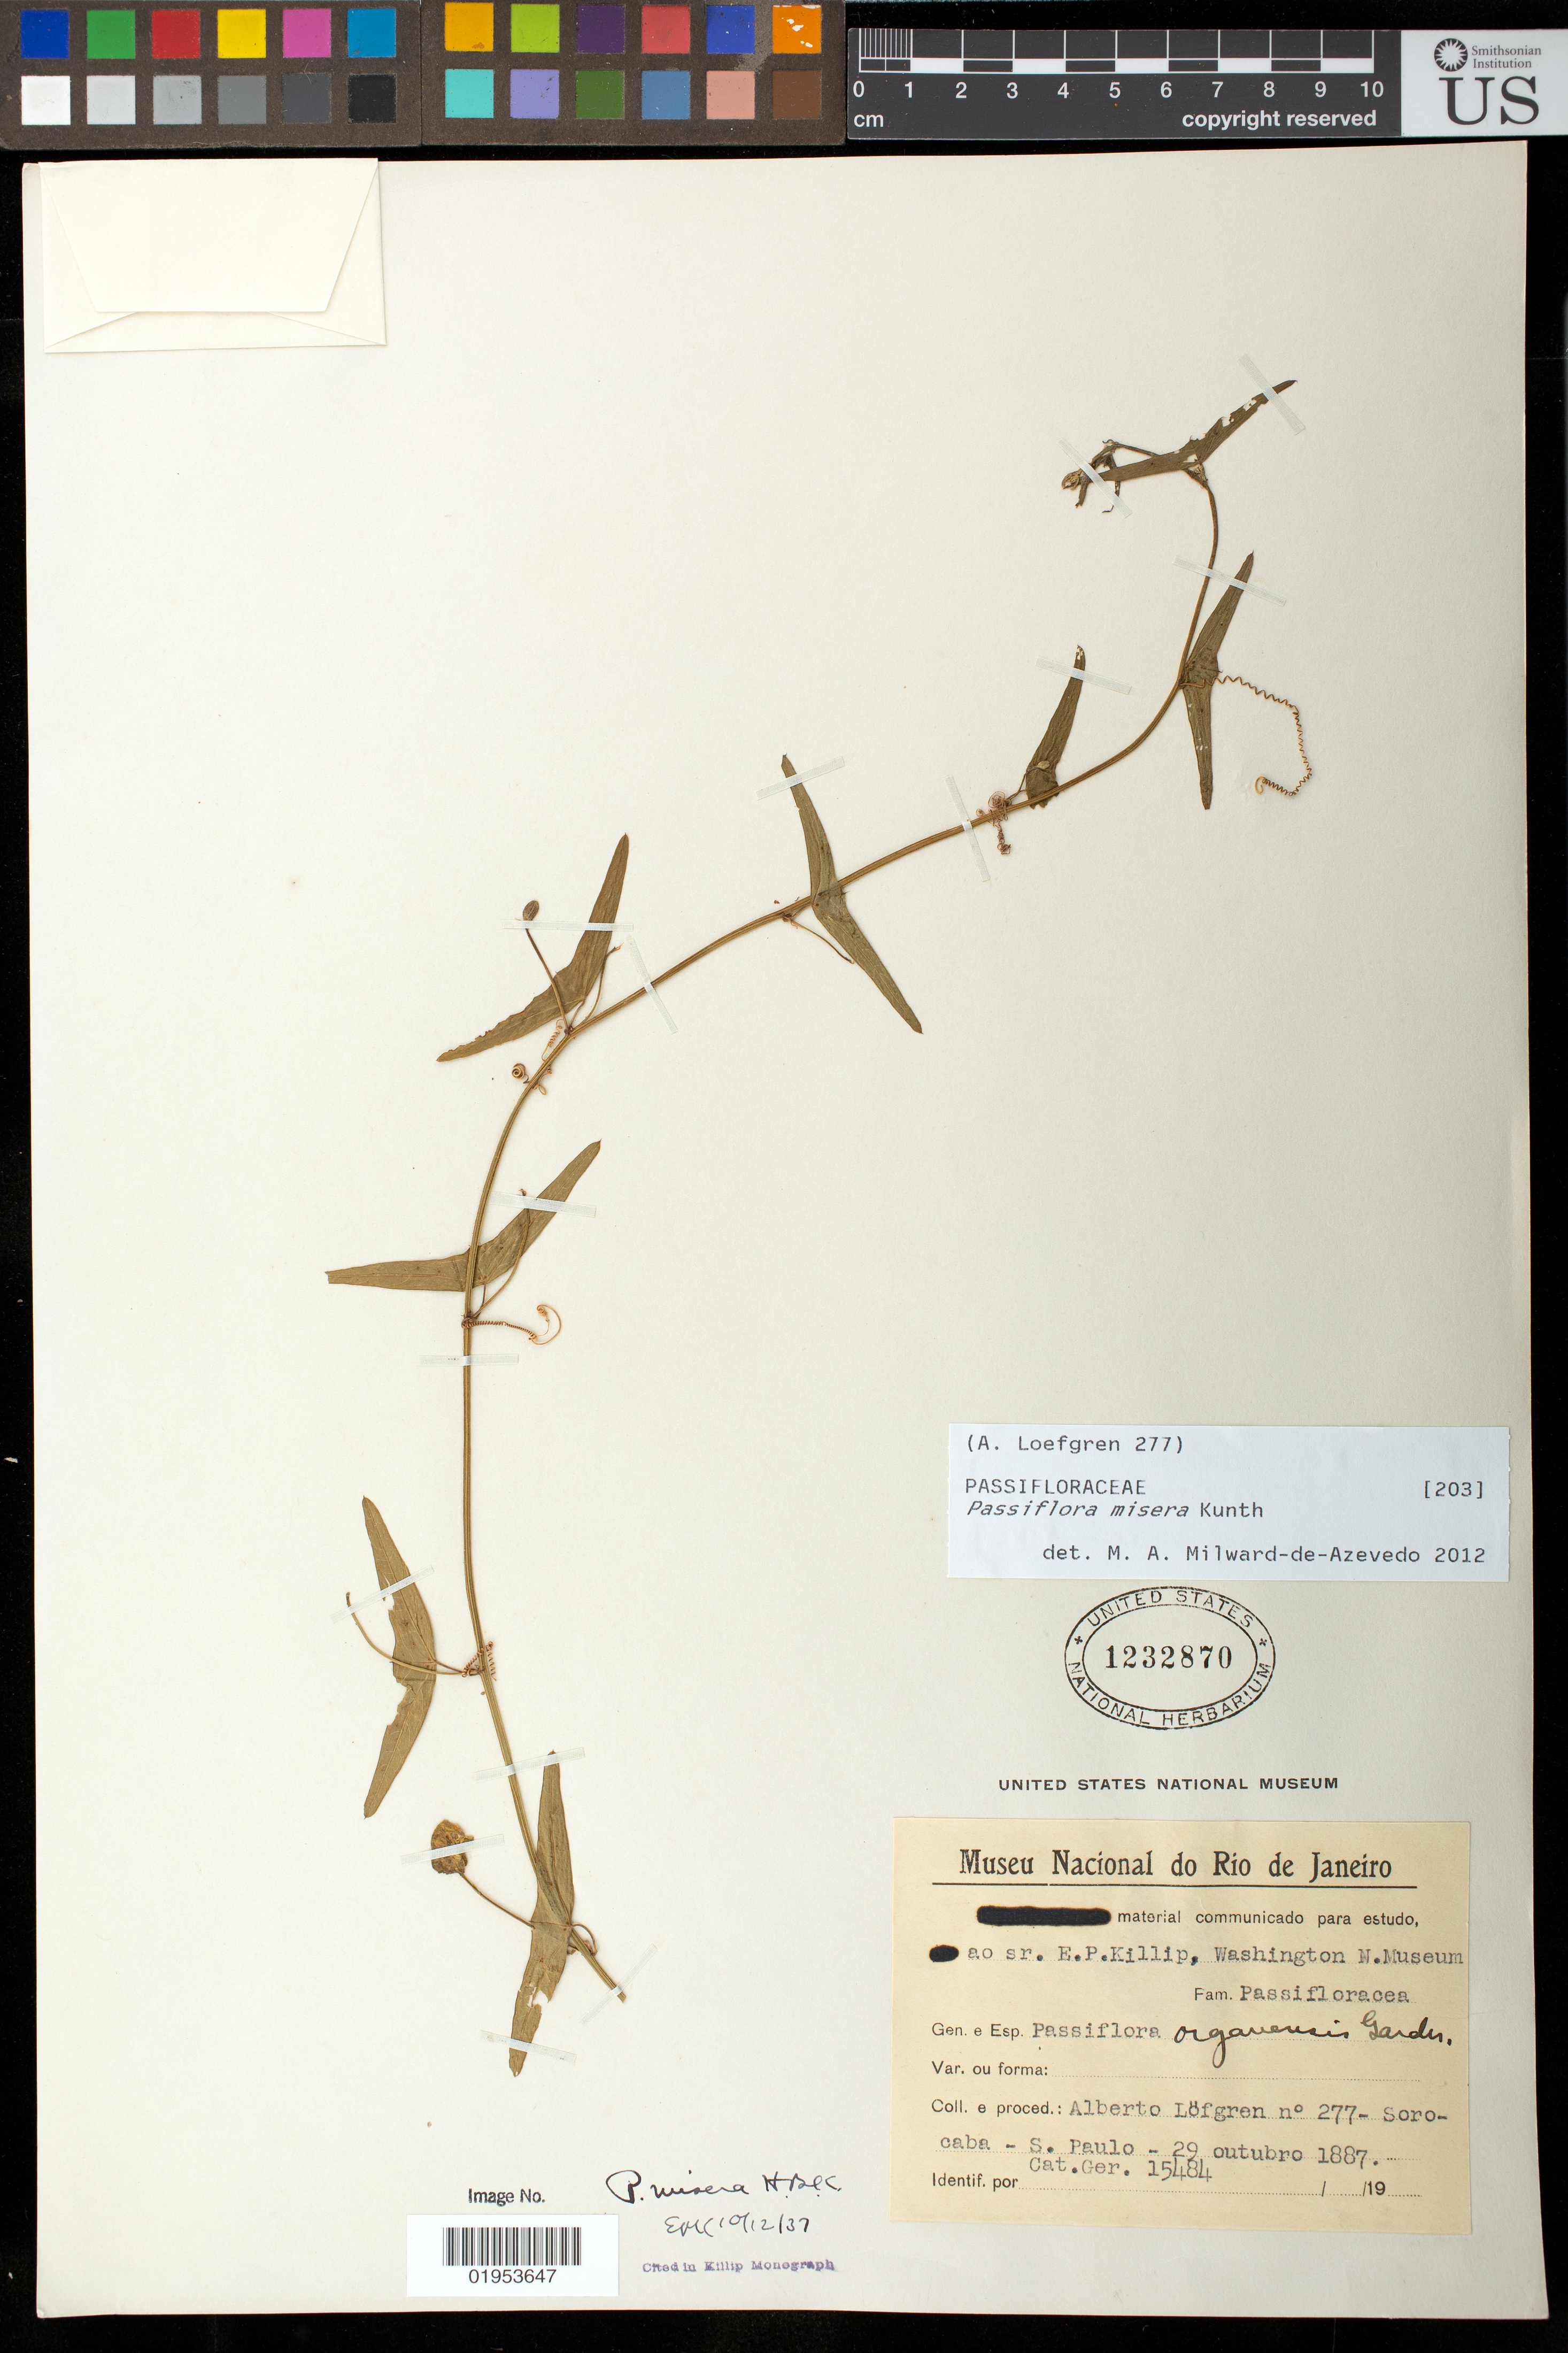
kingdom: Plantae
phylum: Tracheophyta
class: Magnoliopsida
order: Malpighiales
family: Passifloraceae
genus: Passiflora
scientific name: Passiflora misera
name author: Kunth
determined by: Azevedo, M. A. Milward de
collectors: A. Löfgren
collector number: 277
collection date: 1887-10-29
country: Brazil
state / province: São Paulo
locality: Sorocaba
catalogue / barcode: US 1232870